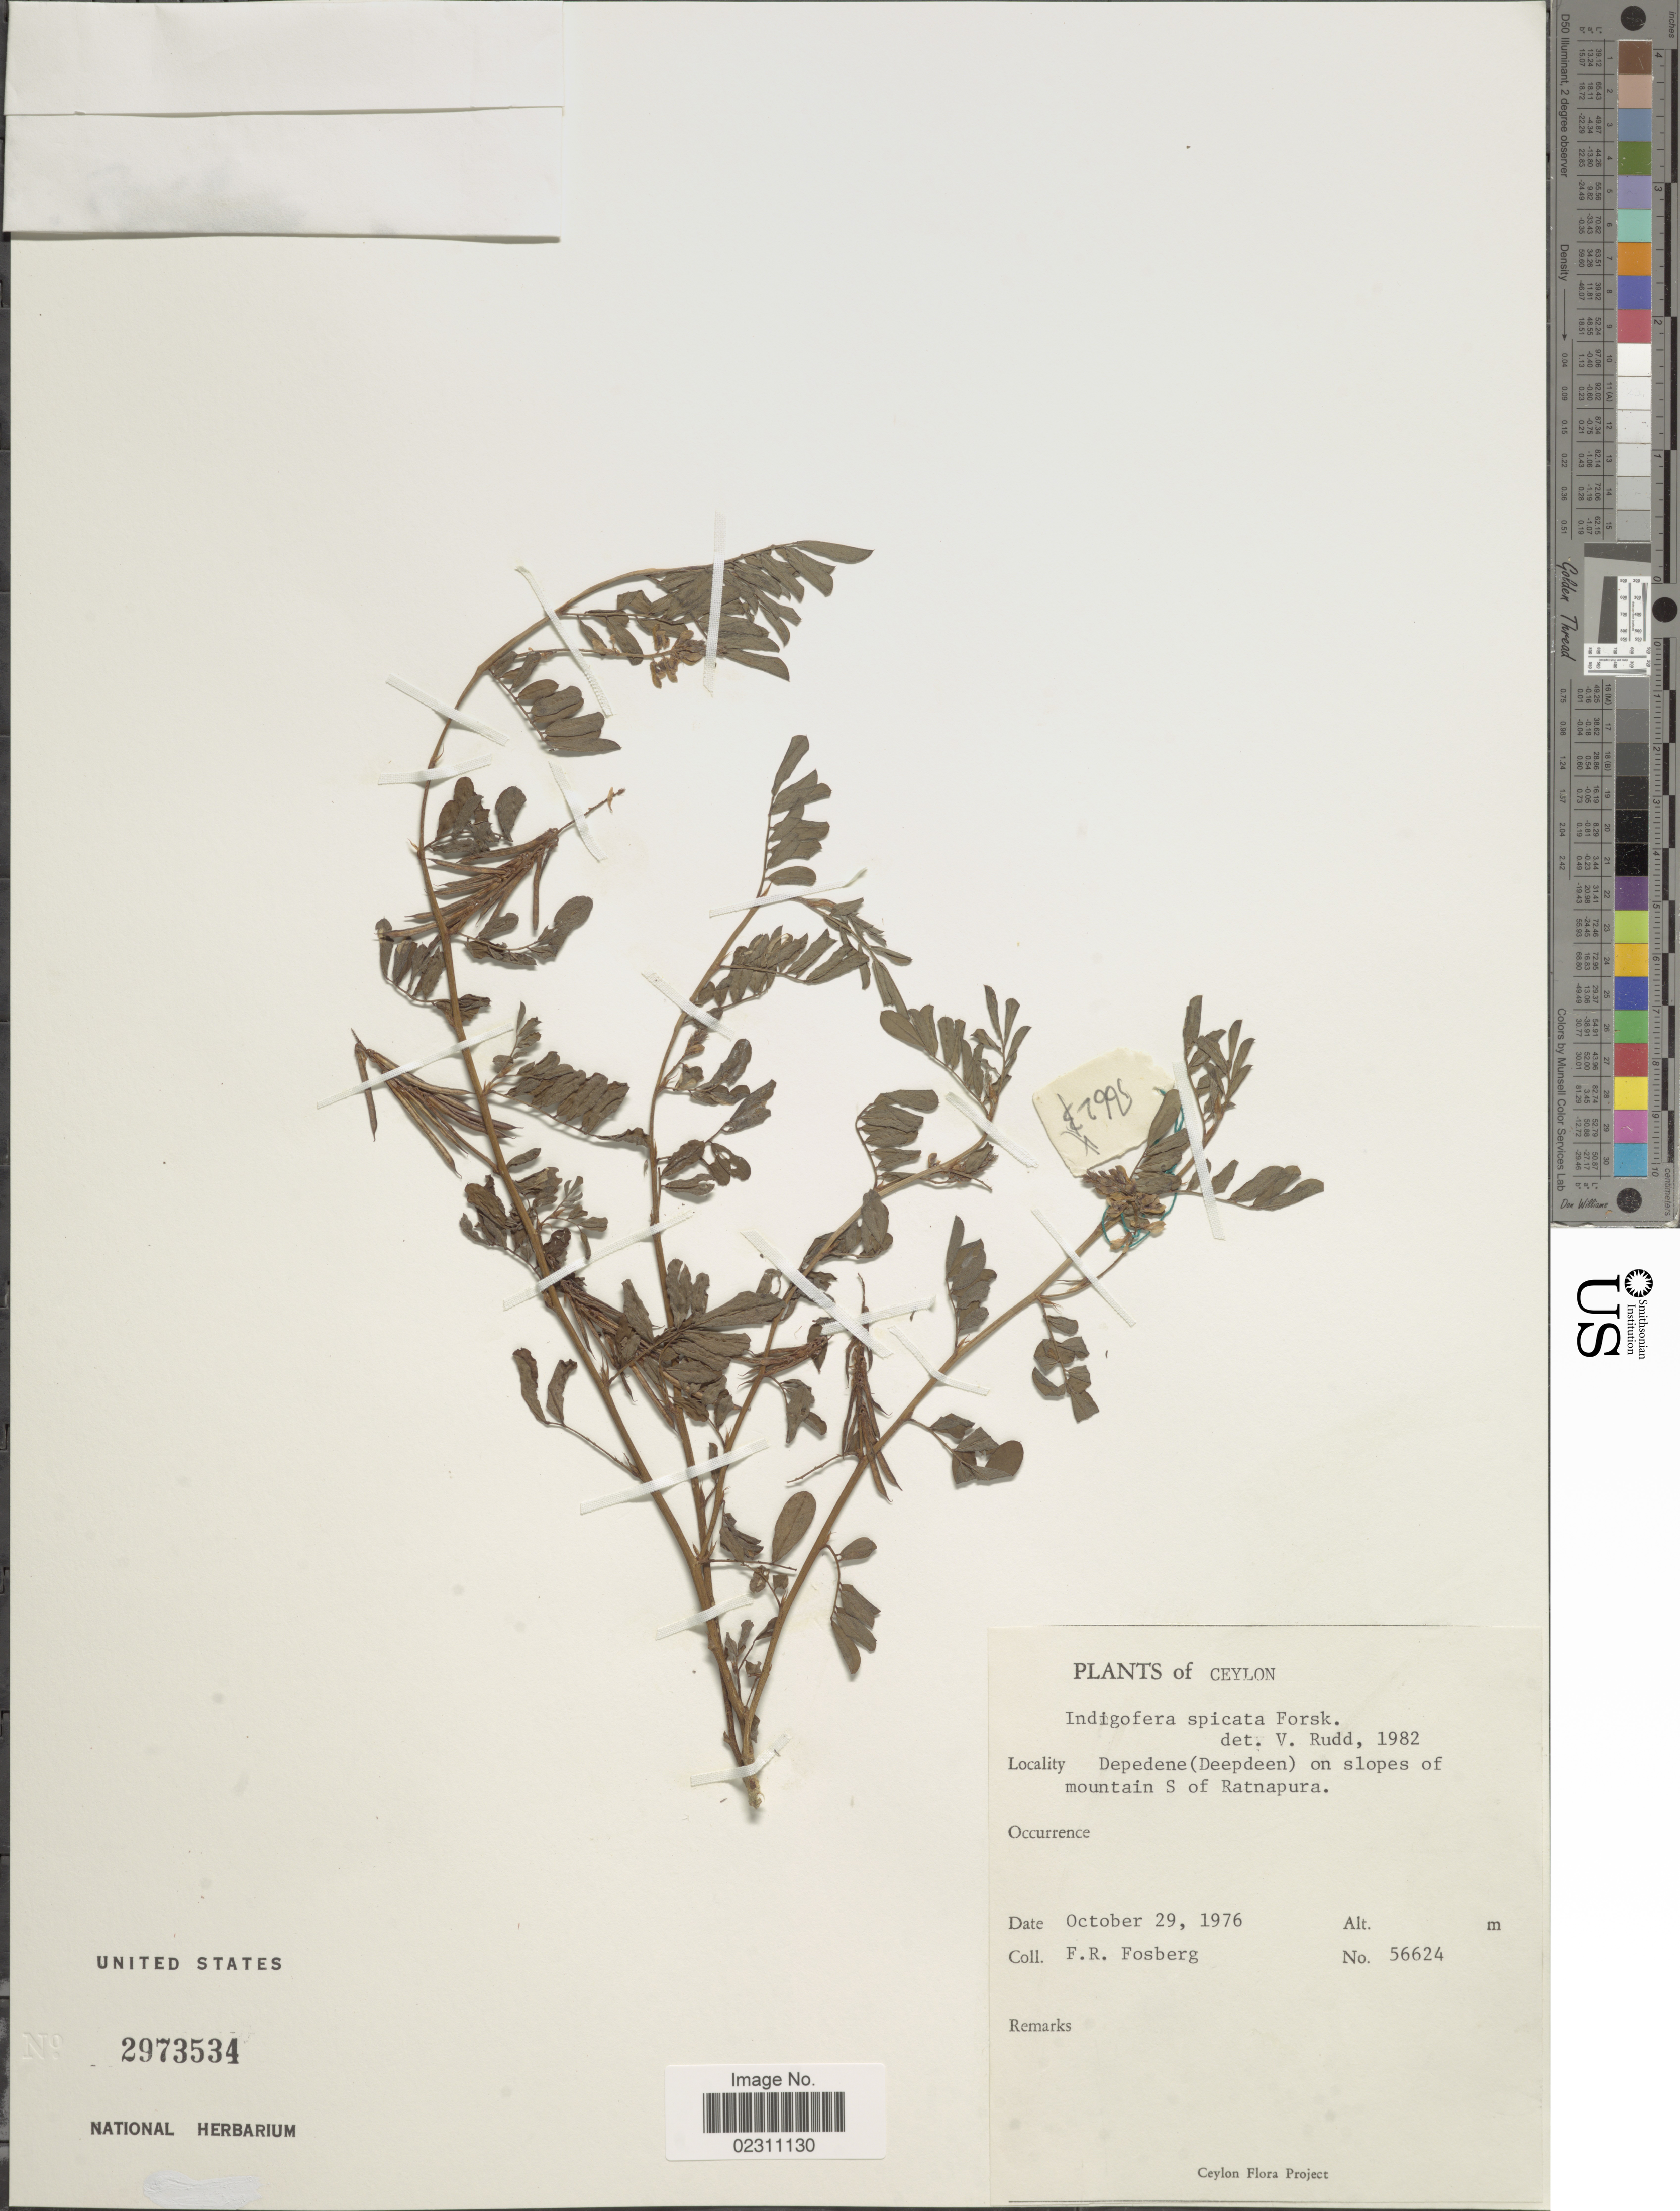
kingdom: Plantae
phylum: Tracheophyta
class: Magnoliopsida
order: Fabales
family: Fabaceae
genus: Indigofera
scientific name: Indigofera hendecaphylla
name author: Jacq.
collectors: F. R. Fosberg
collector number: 56624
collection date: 1976-10-29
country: Sri Lanka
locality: Ceylon, Depedene (Deepdeen) on slopes of mountain S of Ratnapura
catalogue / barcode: US 2973534